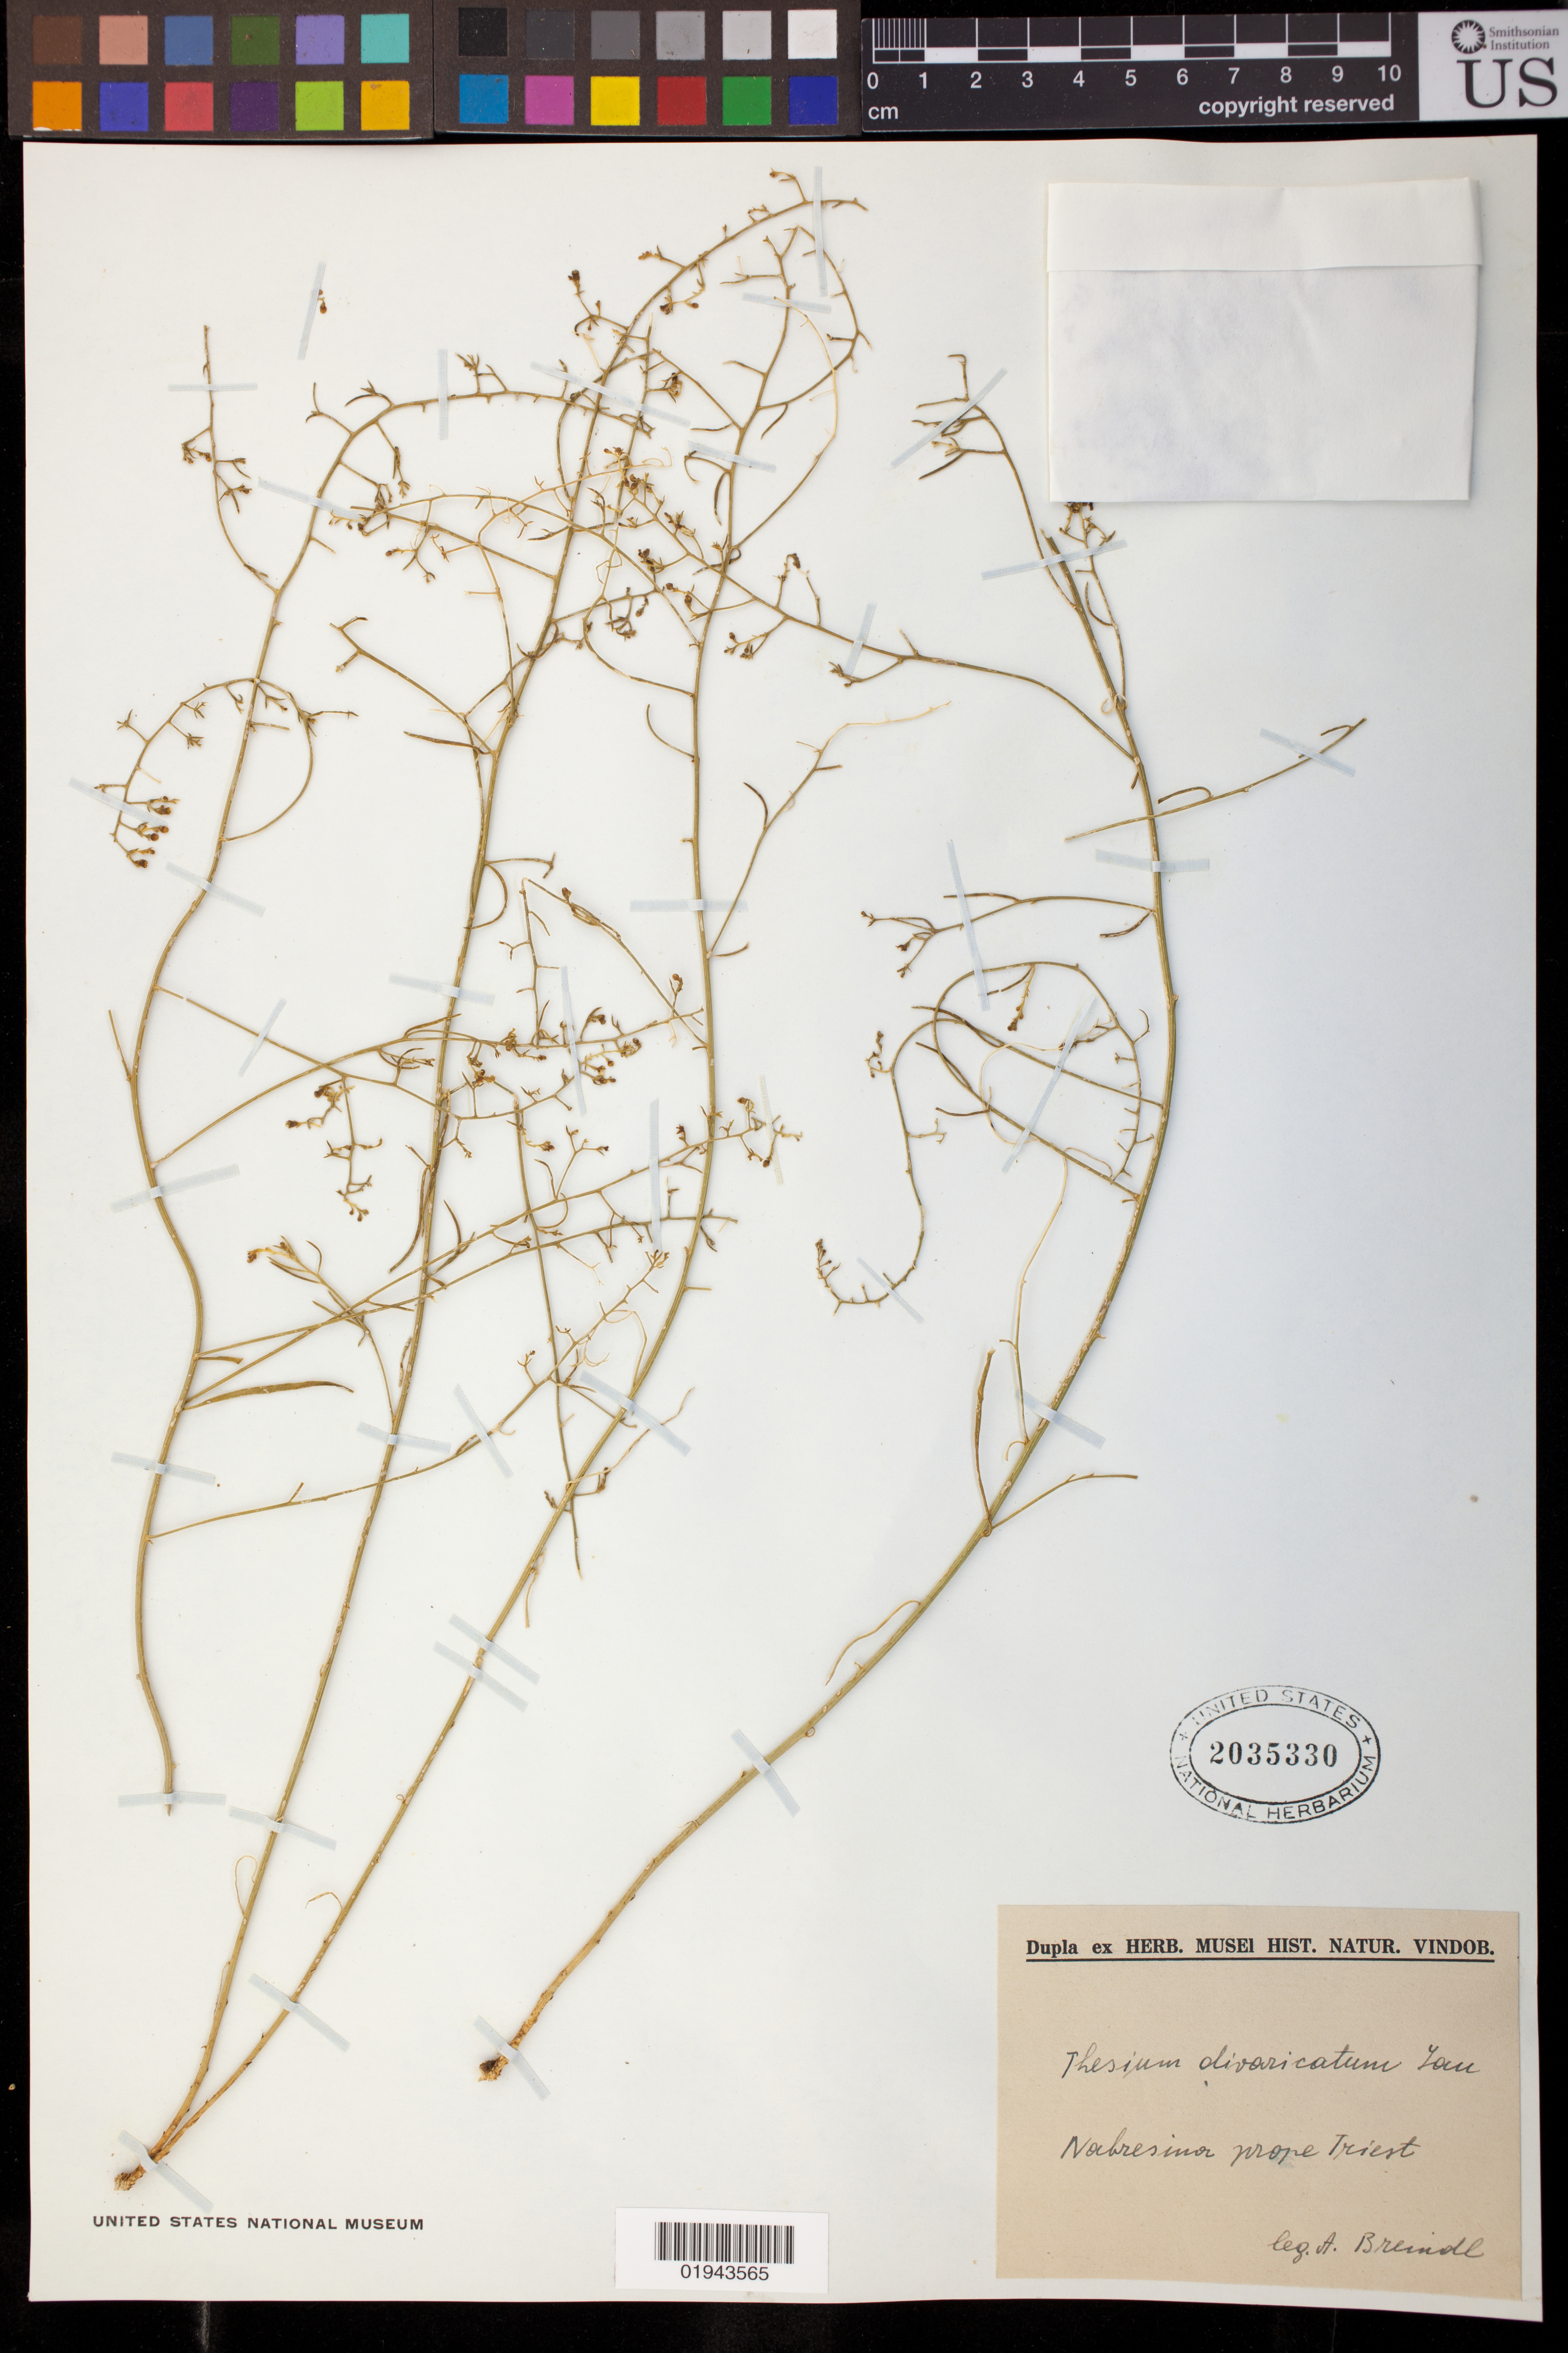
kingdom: Plantae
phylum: Tracheophyta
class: Magnoliopsida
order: Santalales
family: Thesiaceae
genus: Thesium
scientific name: Thesium divaricatum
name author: Jan ex Mert. & W.D.J. Koch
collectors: A. Breindl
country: Italy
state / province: Friuli-Venezia Giulia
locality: Nabresina prope Triest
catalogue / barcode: US 2035330